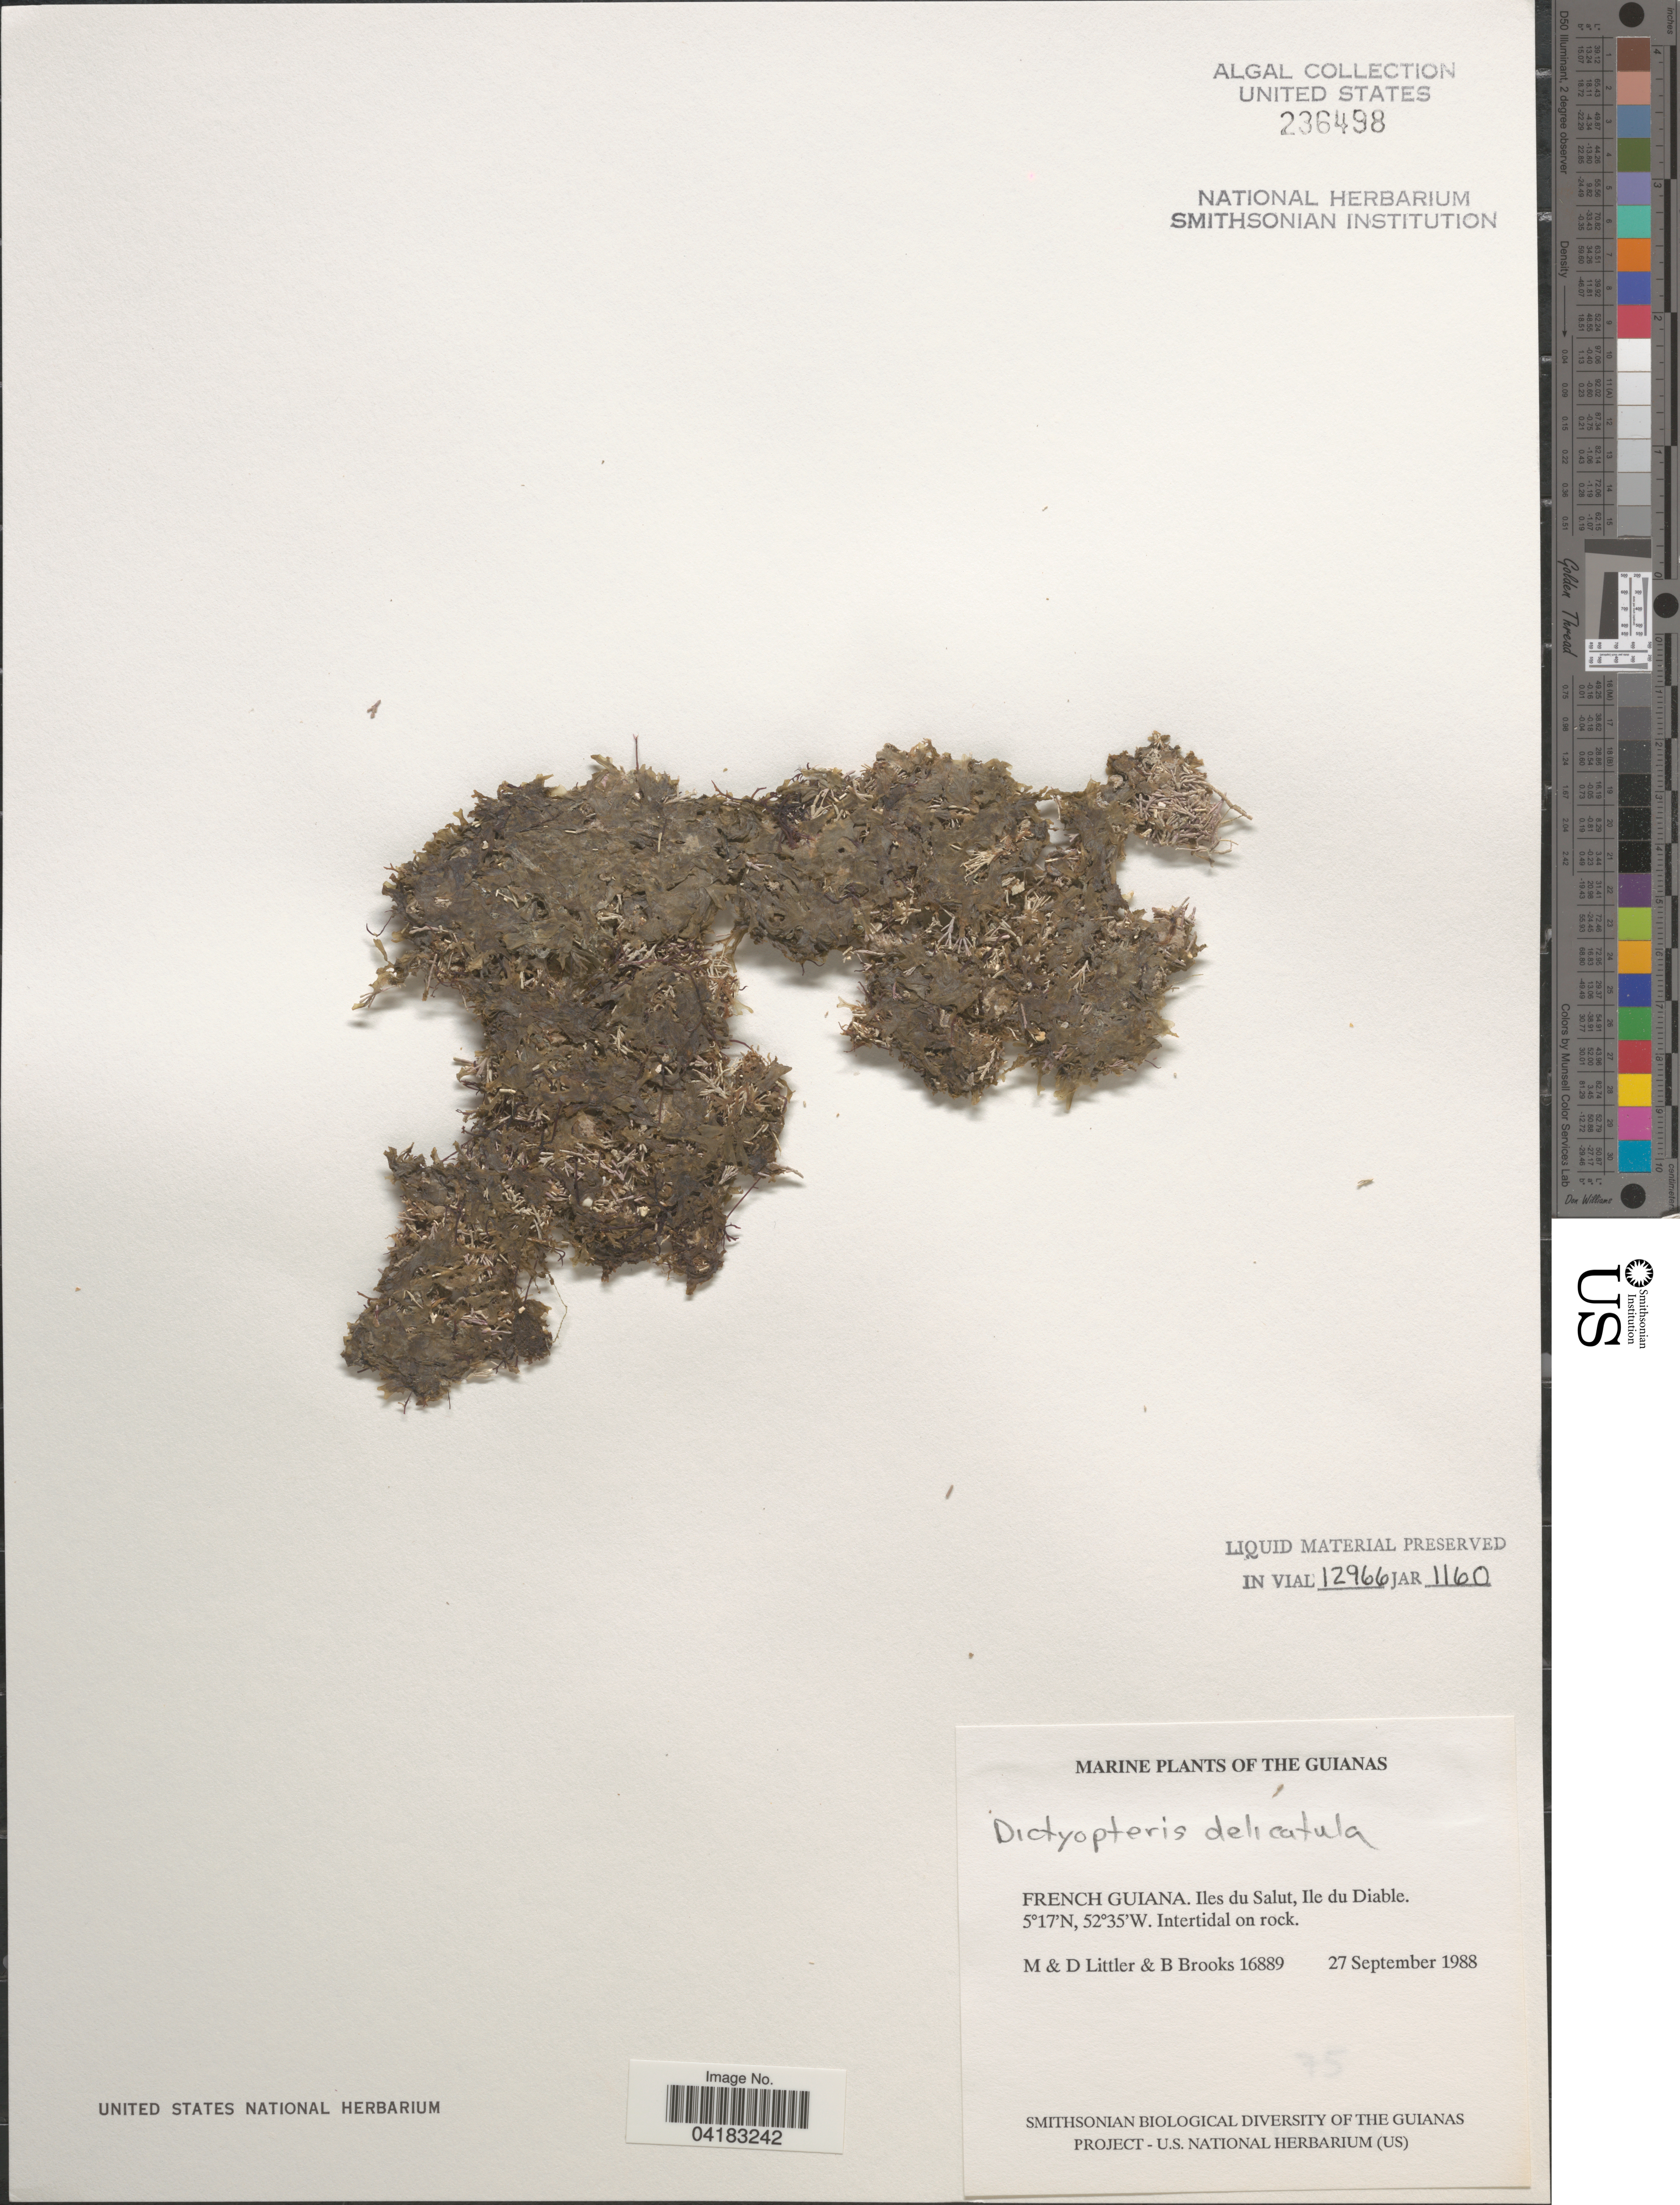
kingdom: Chromista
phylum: Ochrophyta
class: Phaeophyceae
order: Dictyotales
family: Dictyotaceae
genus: Dictyopteris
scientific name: Dictyopteris delicatula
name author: J.V.Lamouroux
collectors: M. Littler, D. S. Littler & B. Brooks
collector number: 16889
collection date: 1988-09-27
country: French Guiana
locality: The Guianas. Iles du Salut, Ile du Diable.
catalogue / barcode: US 236498